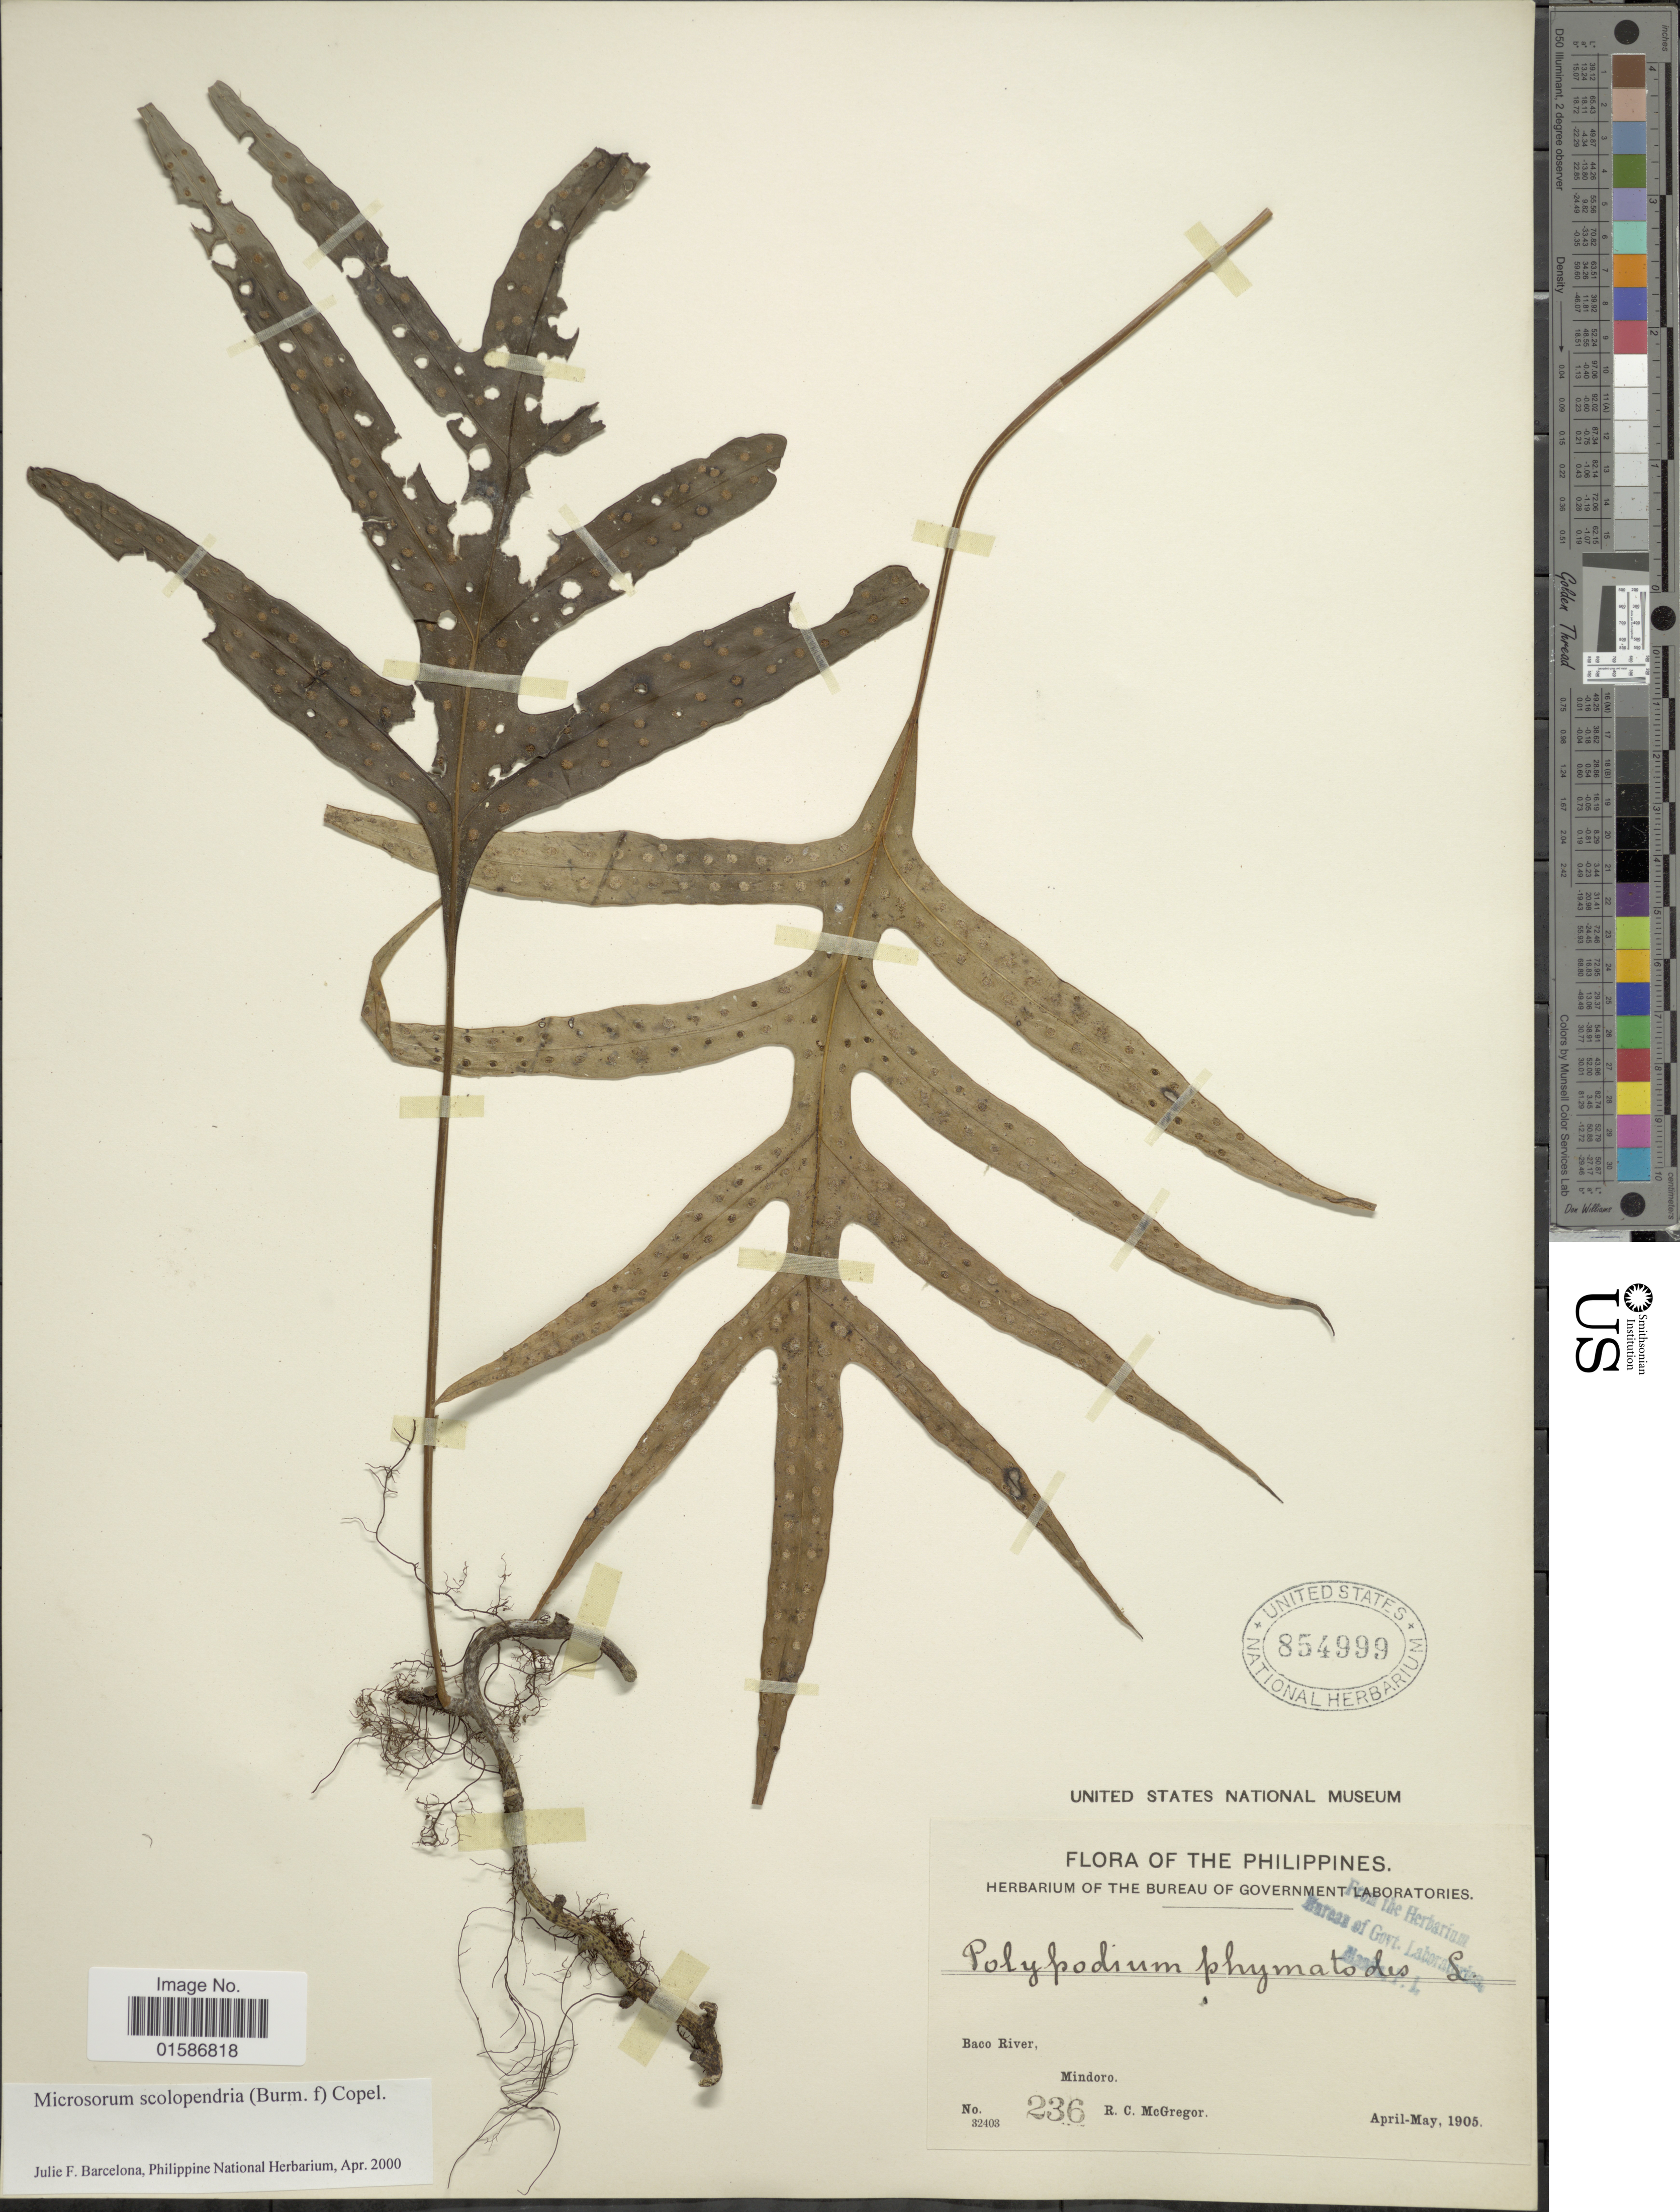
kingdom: Plantae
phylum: Tracheophyta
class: Polypodiopsida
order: Polypodiales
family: Polypodiaceae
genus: Microsorum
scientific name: Microsorum scolopendria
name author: (Burm. f.) Copel.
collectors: R. C. McGregor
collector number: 236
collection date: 1905-04/1905-05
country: Philippines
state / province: Mimaropa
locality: Baco River, Mindoro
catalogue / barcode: US 854999